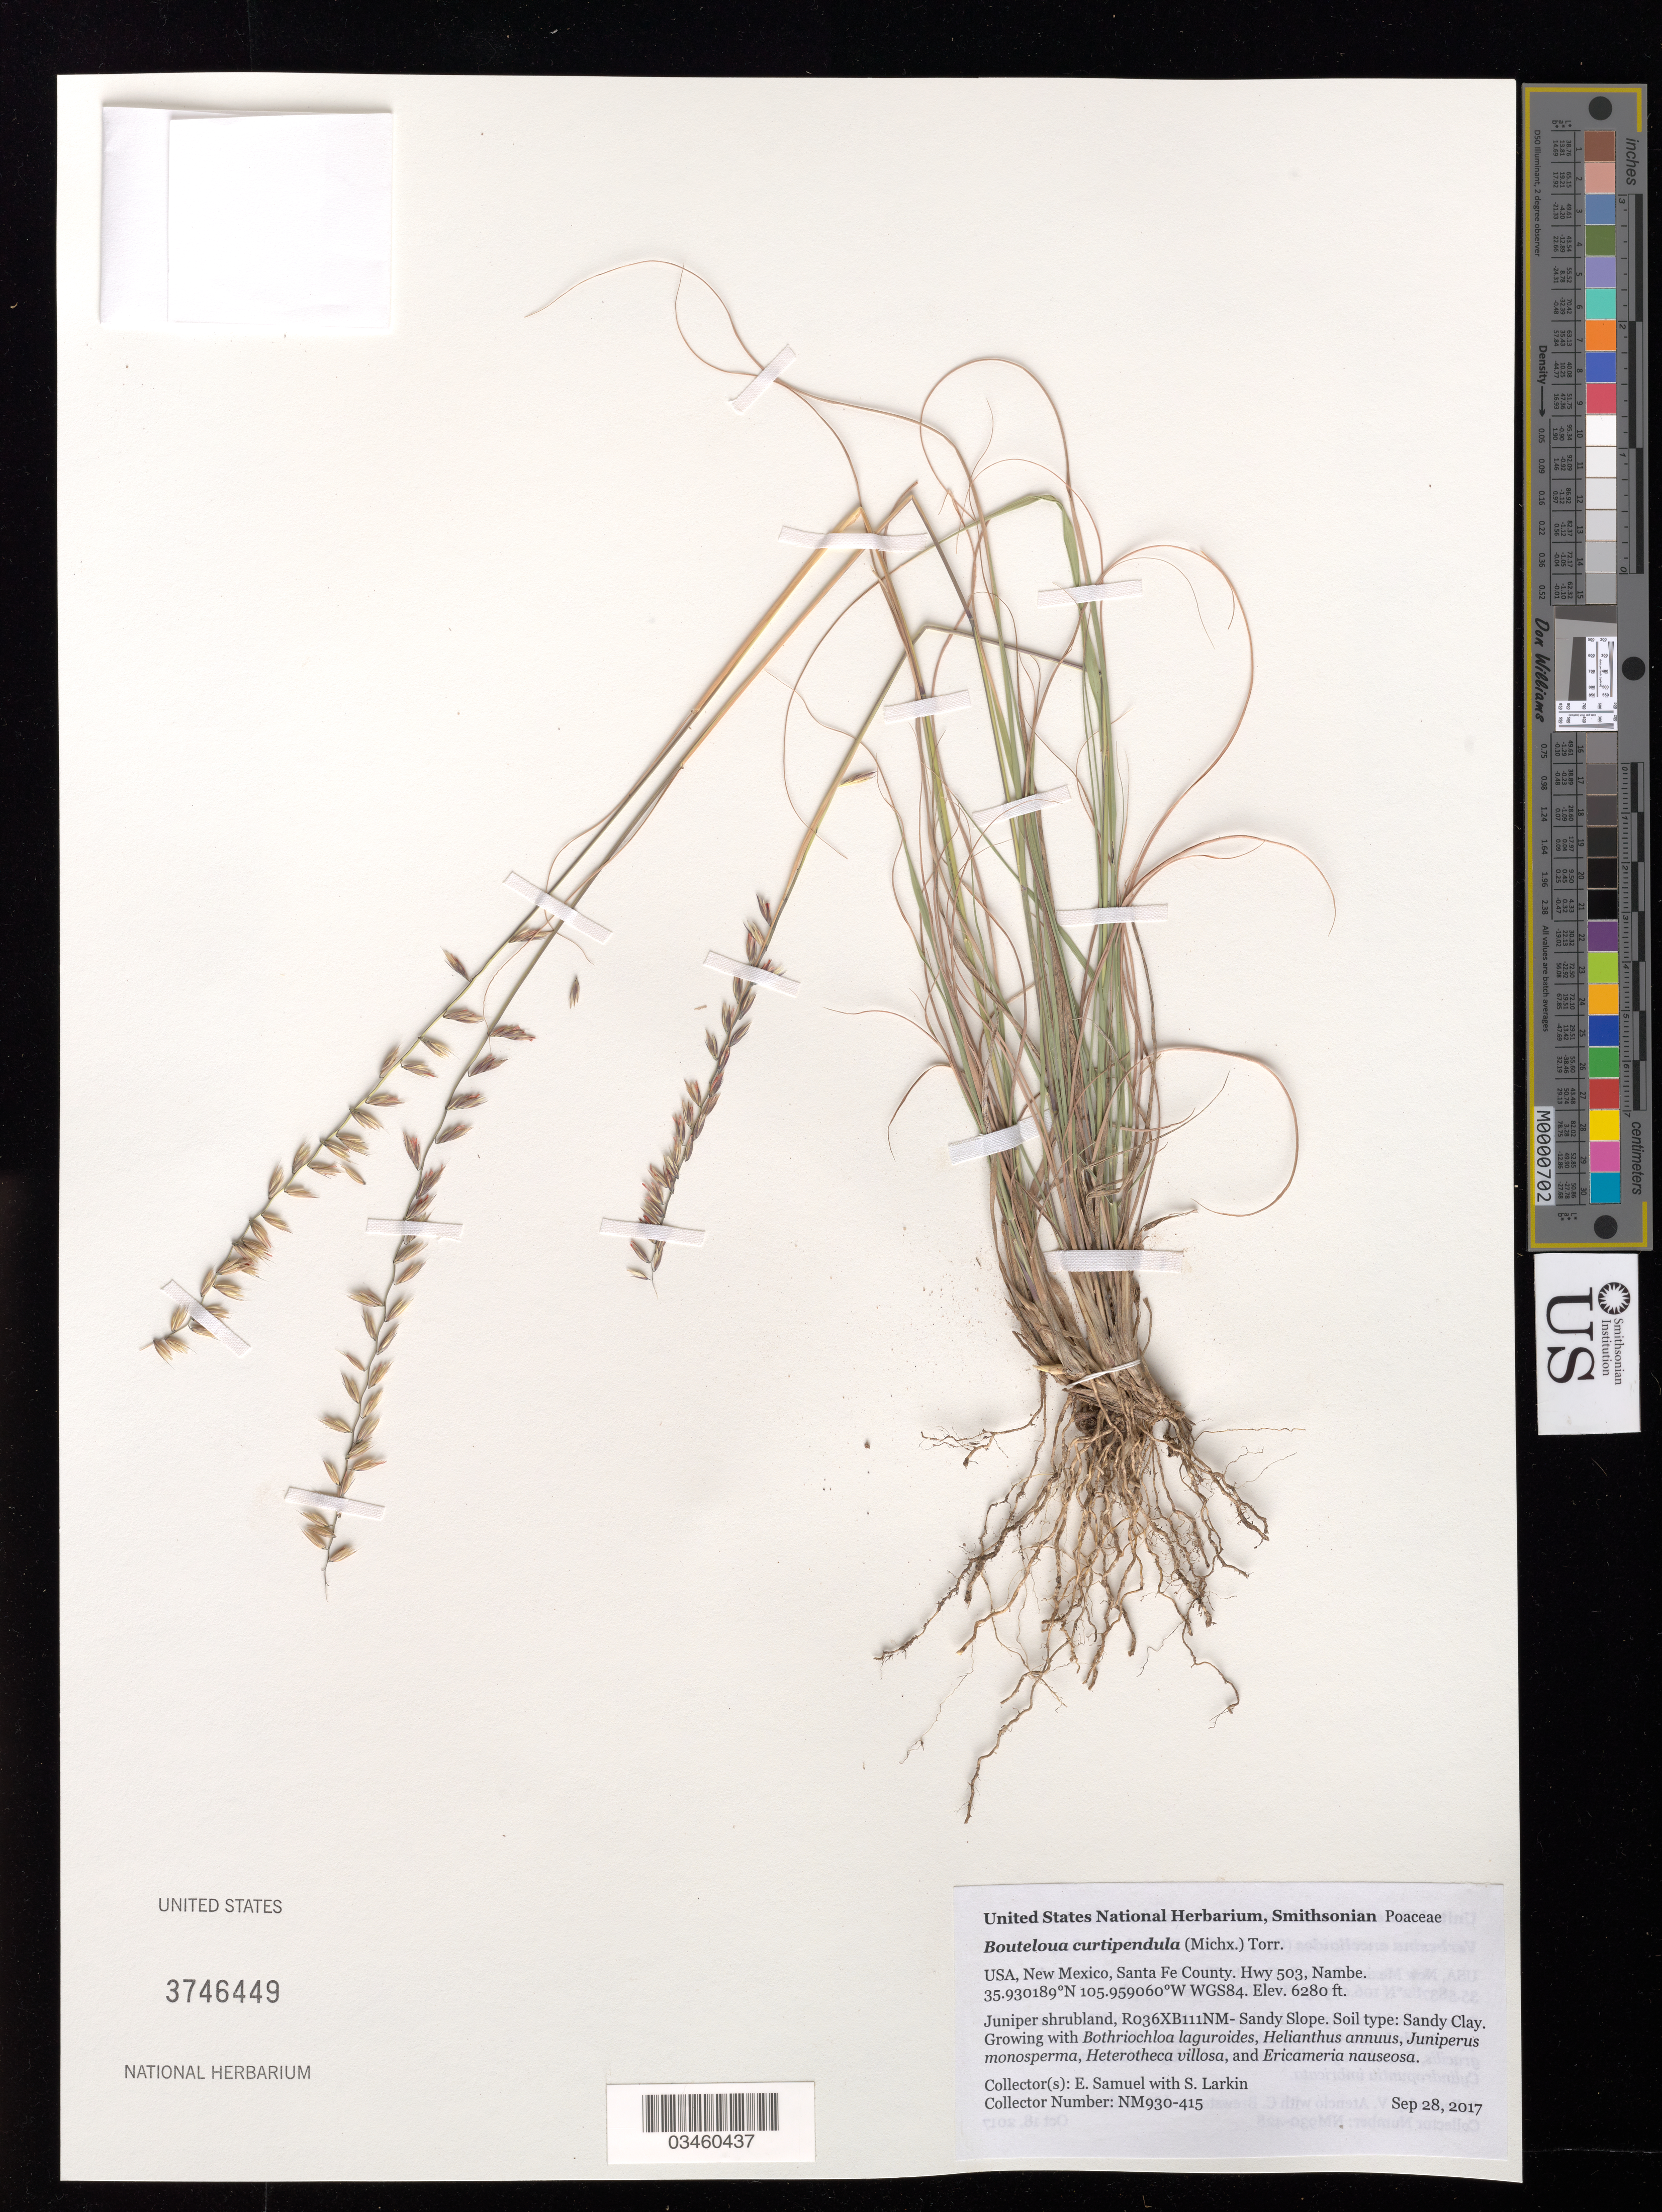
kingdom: Plantae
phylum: Tracheophyta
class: Liliopsida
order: Poales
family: Poaceae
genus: Bouteloua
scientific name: Bouteloua curtipendula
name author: (Michx.) Torr.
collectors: E. Samuel & S. Larkin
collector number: NM930-415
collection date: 2017-09-28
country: United States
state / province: New Mexico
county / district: Santa Fe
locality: Hwy 503, Nambe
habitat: R036XB111NM- Sandy Slope. Sandy Clay. Juniper shrubland.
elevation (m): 1914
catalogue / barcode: US 3746449